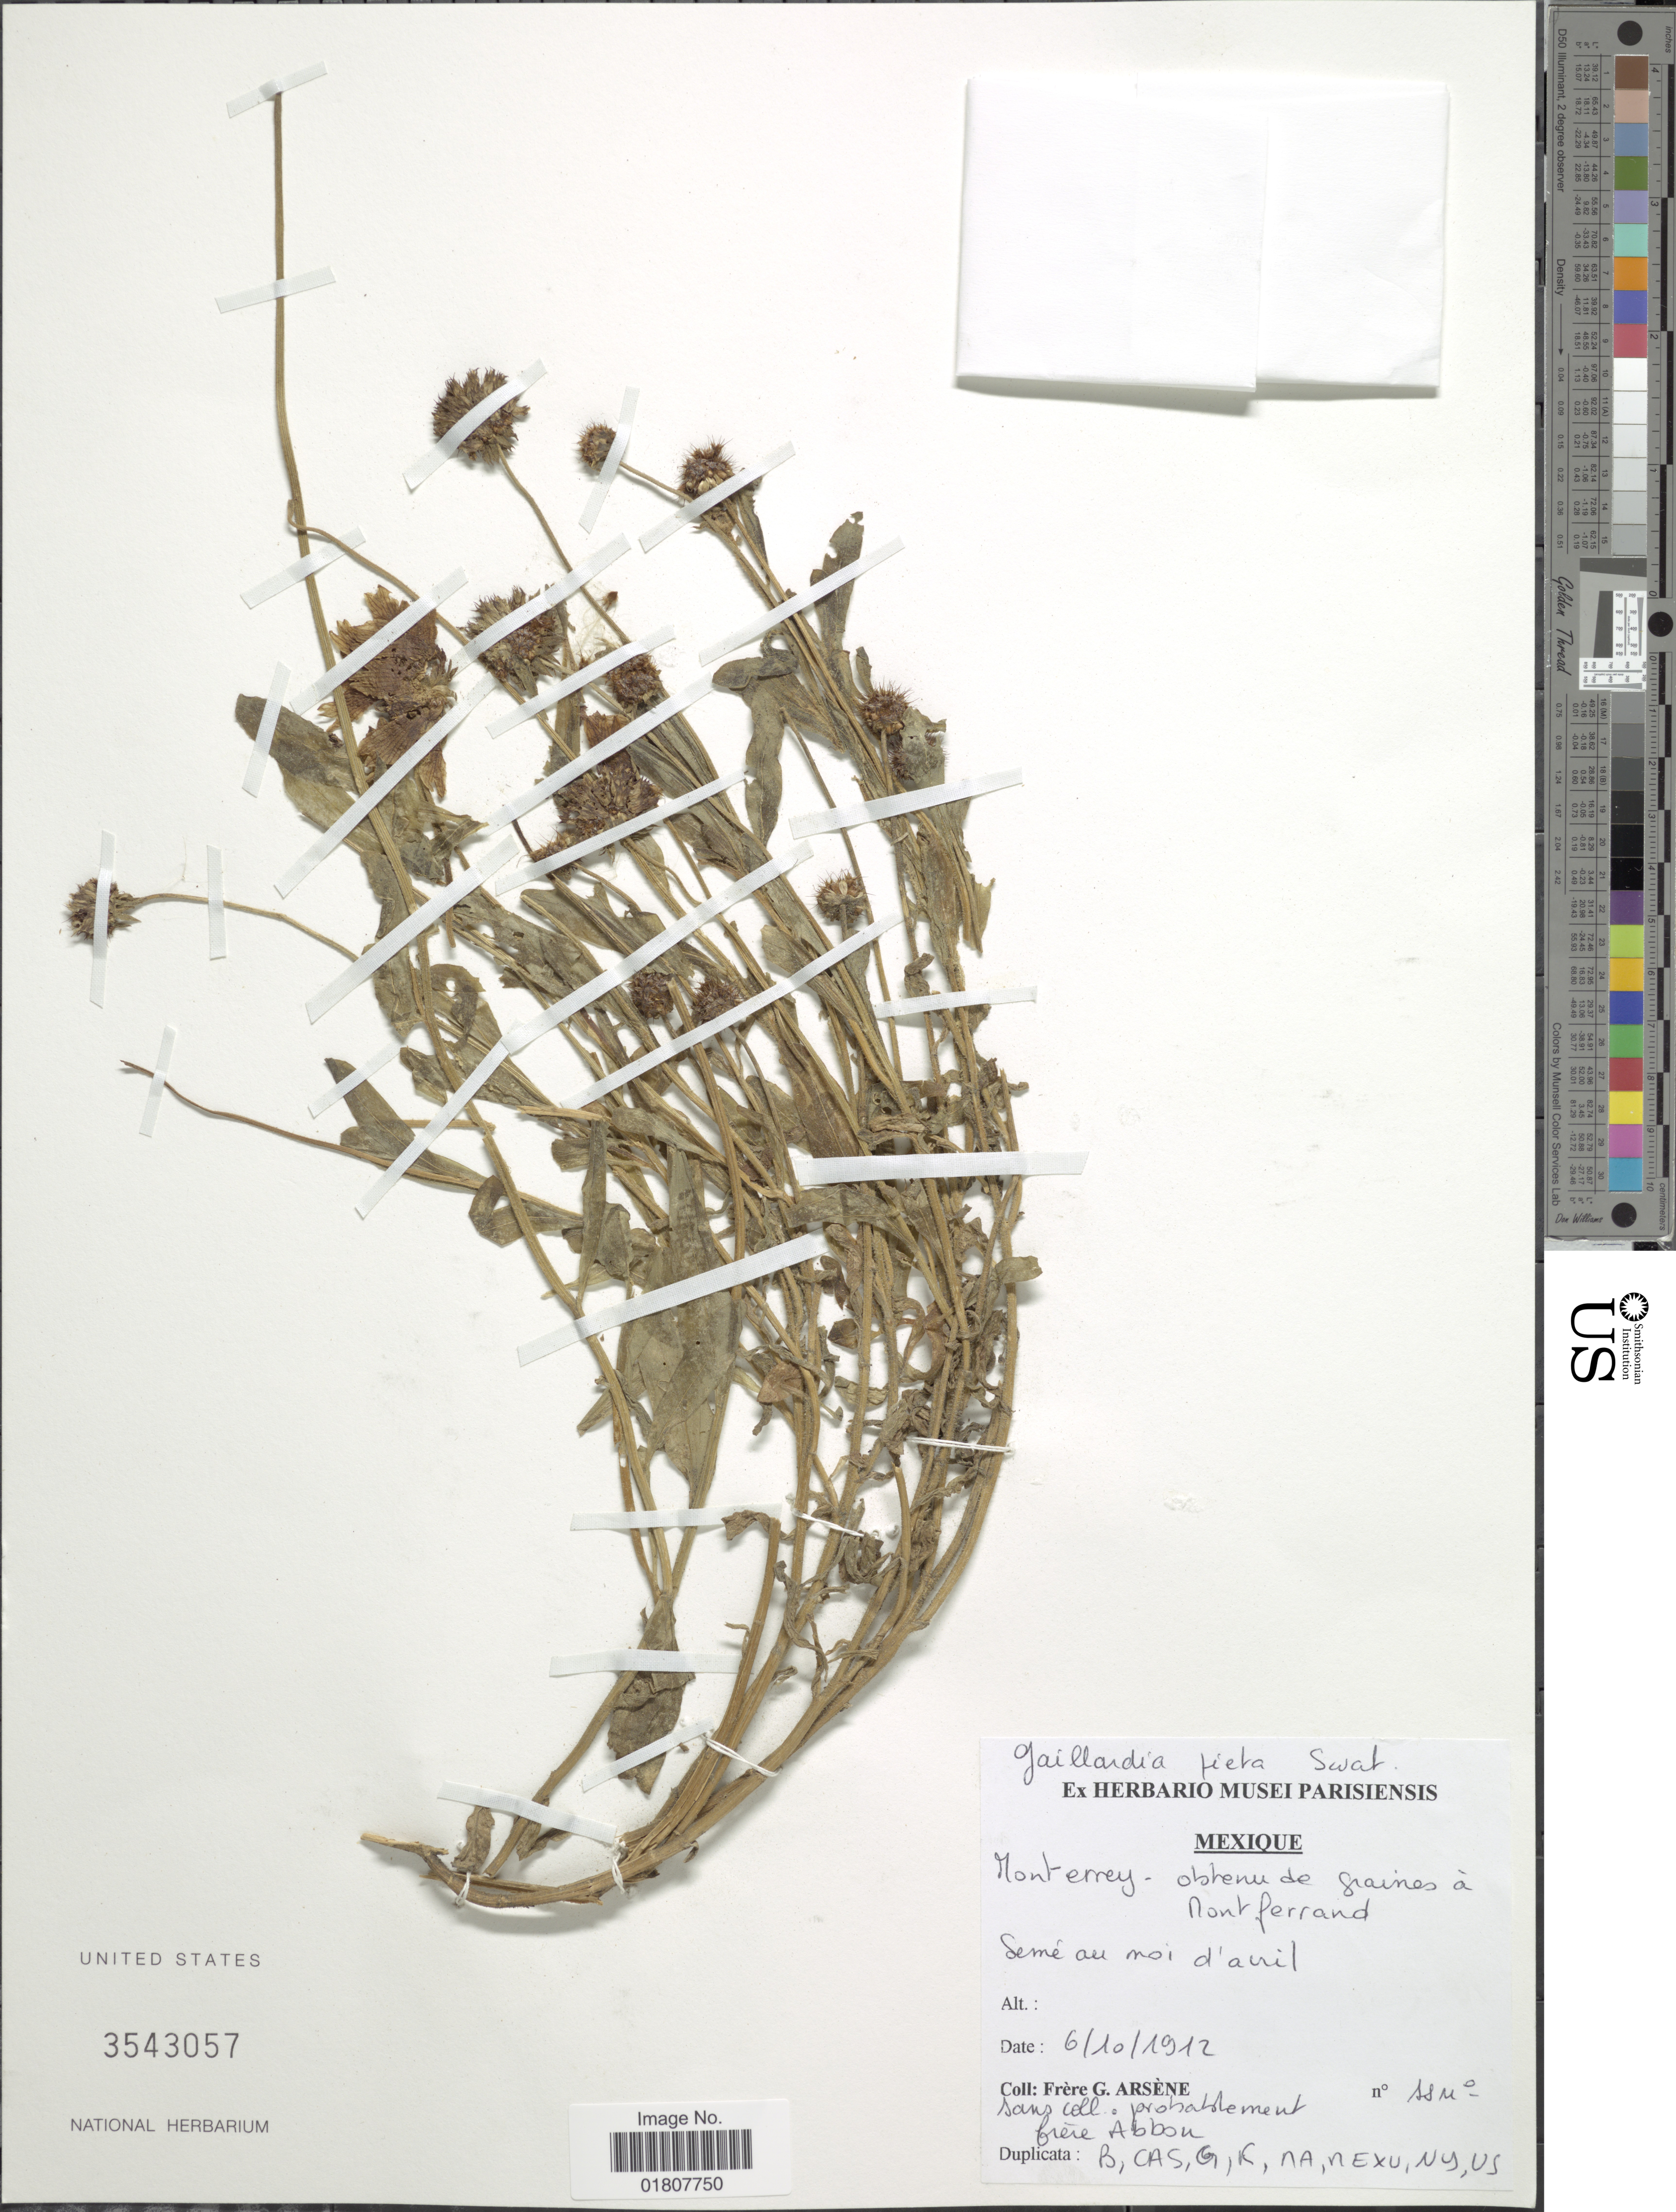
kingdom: Plantae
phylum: Tracheophyta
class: Magnoliopsida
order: Asterales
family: Asteraceae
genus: Gaillardia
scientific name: Gaillardia pulchella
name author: Foug.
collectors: Bro. G. Arsène & Bro. Abbon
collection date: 1912-10-06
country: Mexico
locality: Monterrey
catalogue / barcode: US 3543057